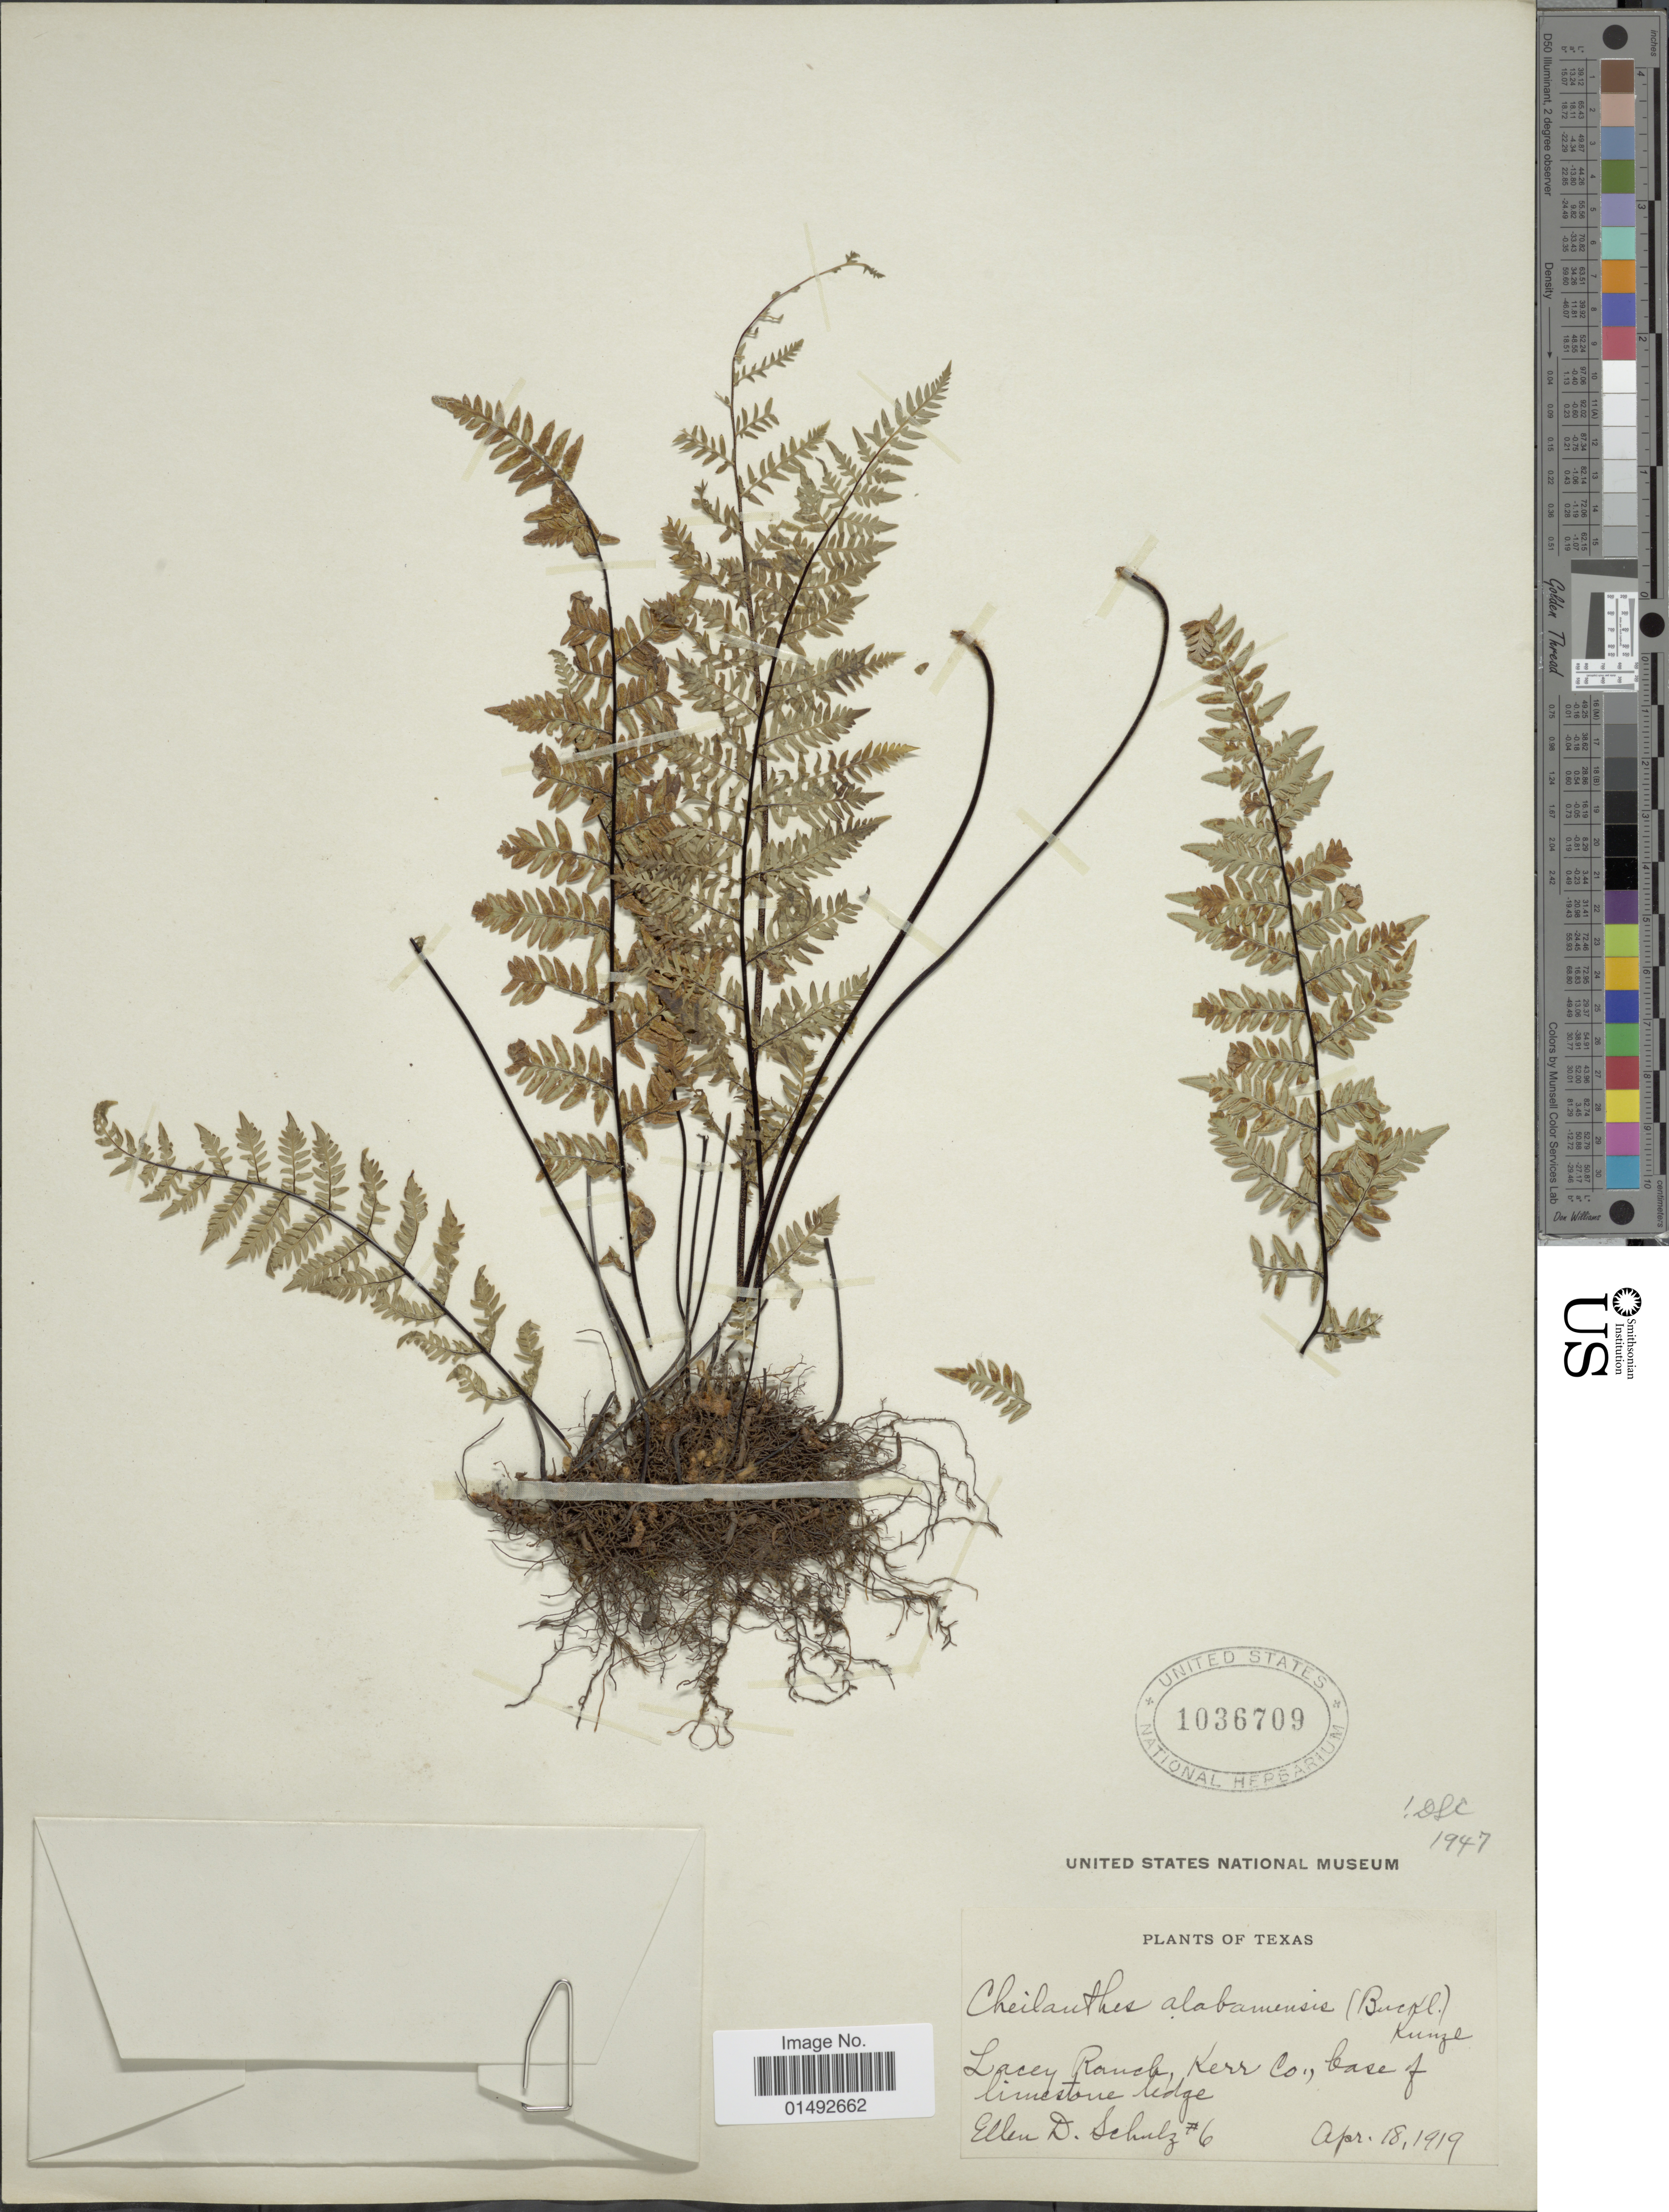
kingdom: Plantae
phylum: Tracheophyta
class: Polypodiopsida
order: Polypodiales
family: Pteridaceae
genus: Myriopteris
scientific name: Myriopteris alabamensis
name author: (Buckley) Grusz & Windham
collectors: E. D. Schulz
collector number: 6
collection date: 1919-04-18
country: United States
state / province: Texas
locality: Lacey Ranch, Kerr Co., base of limestone ledge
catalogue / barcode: US 1036709